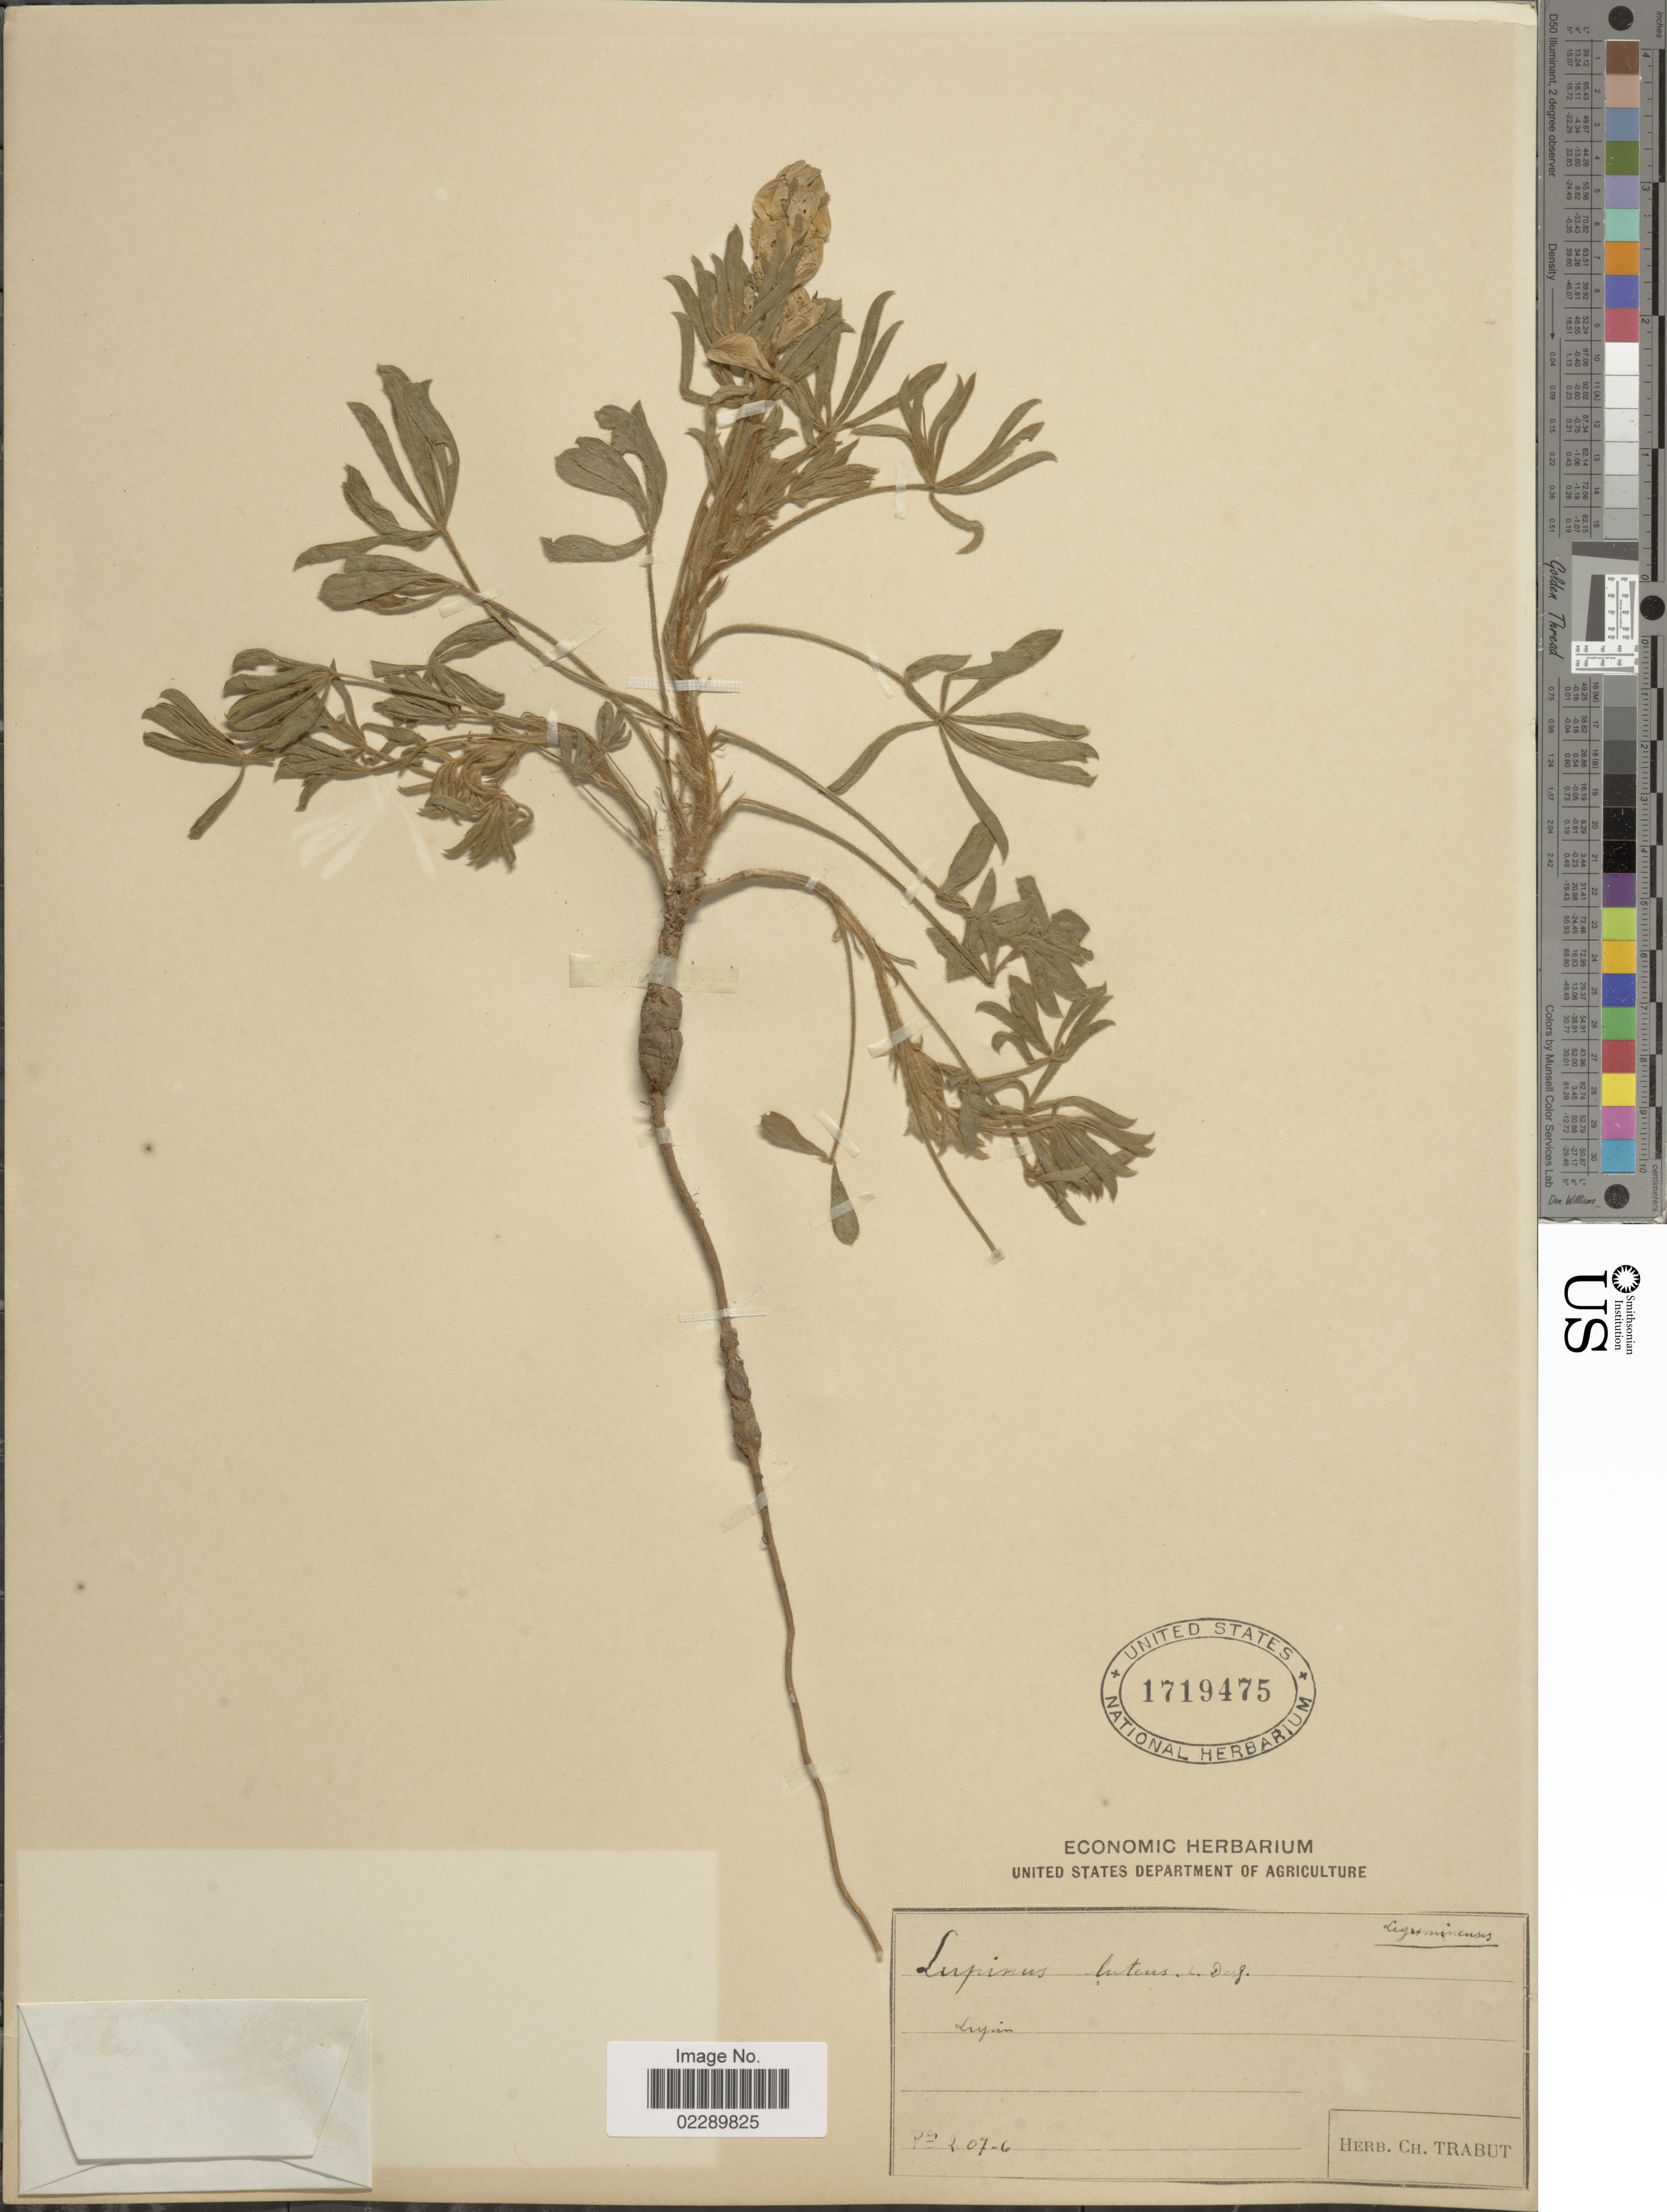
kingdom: Plantae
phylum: Tracheophyta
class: Magnoliopsida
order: Fabales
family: Fabaceae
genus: Lupinus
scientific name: Lupinus luteus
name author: L.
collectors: Ex herb. Ch. Trabut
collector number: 207-6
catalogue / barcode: US 1719475